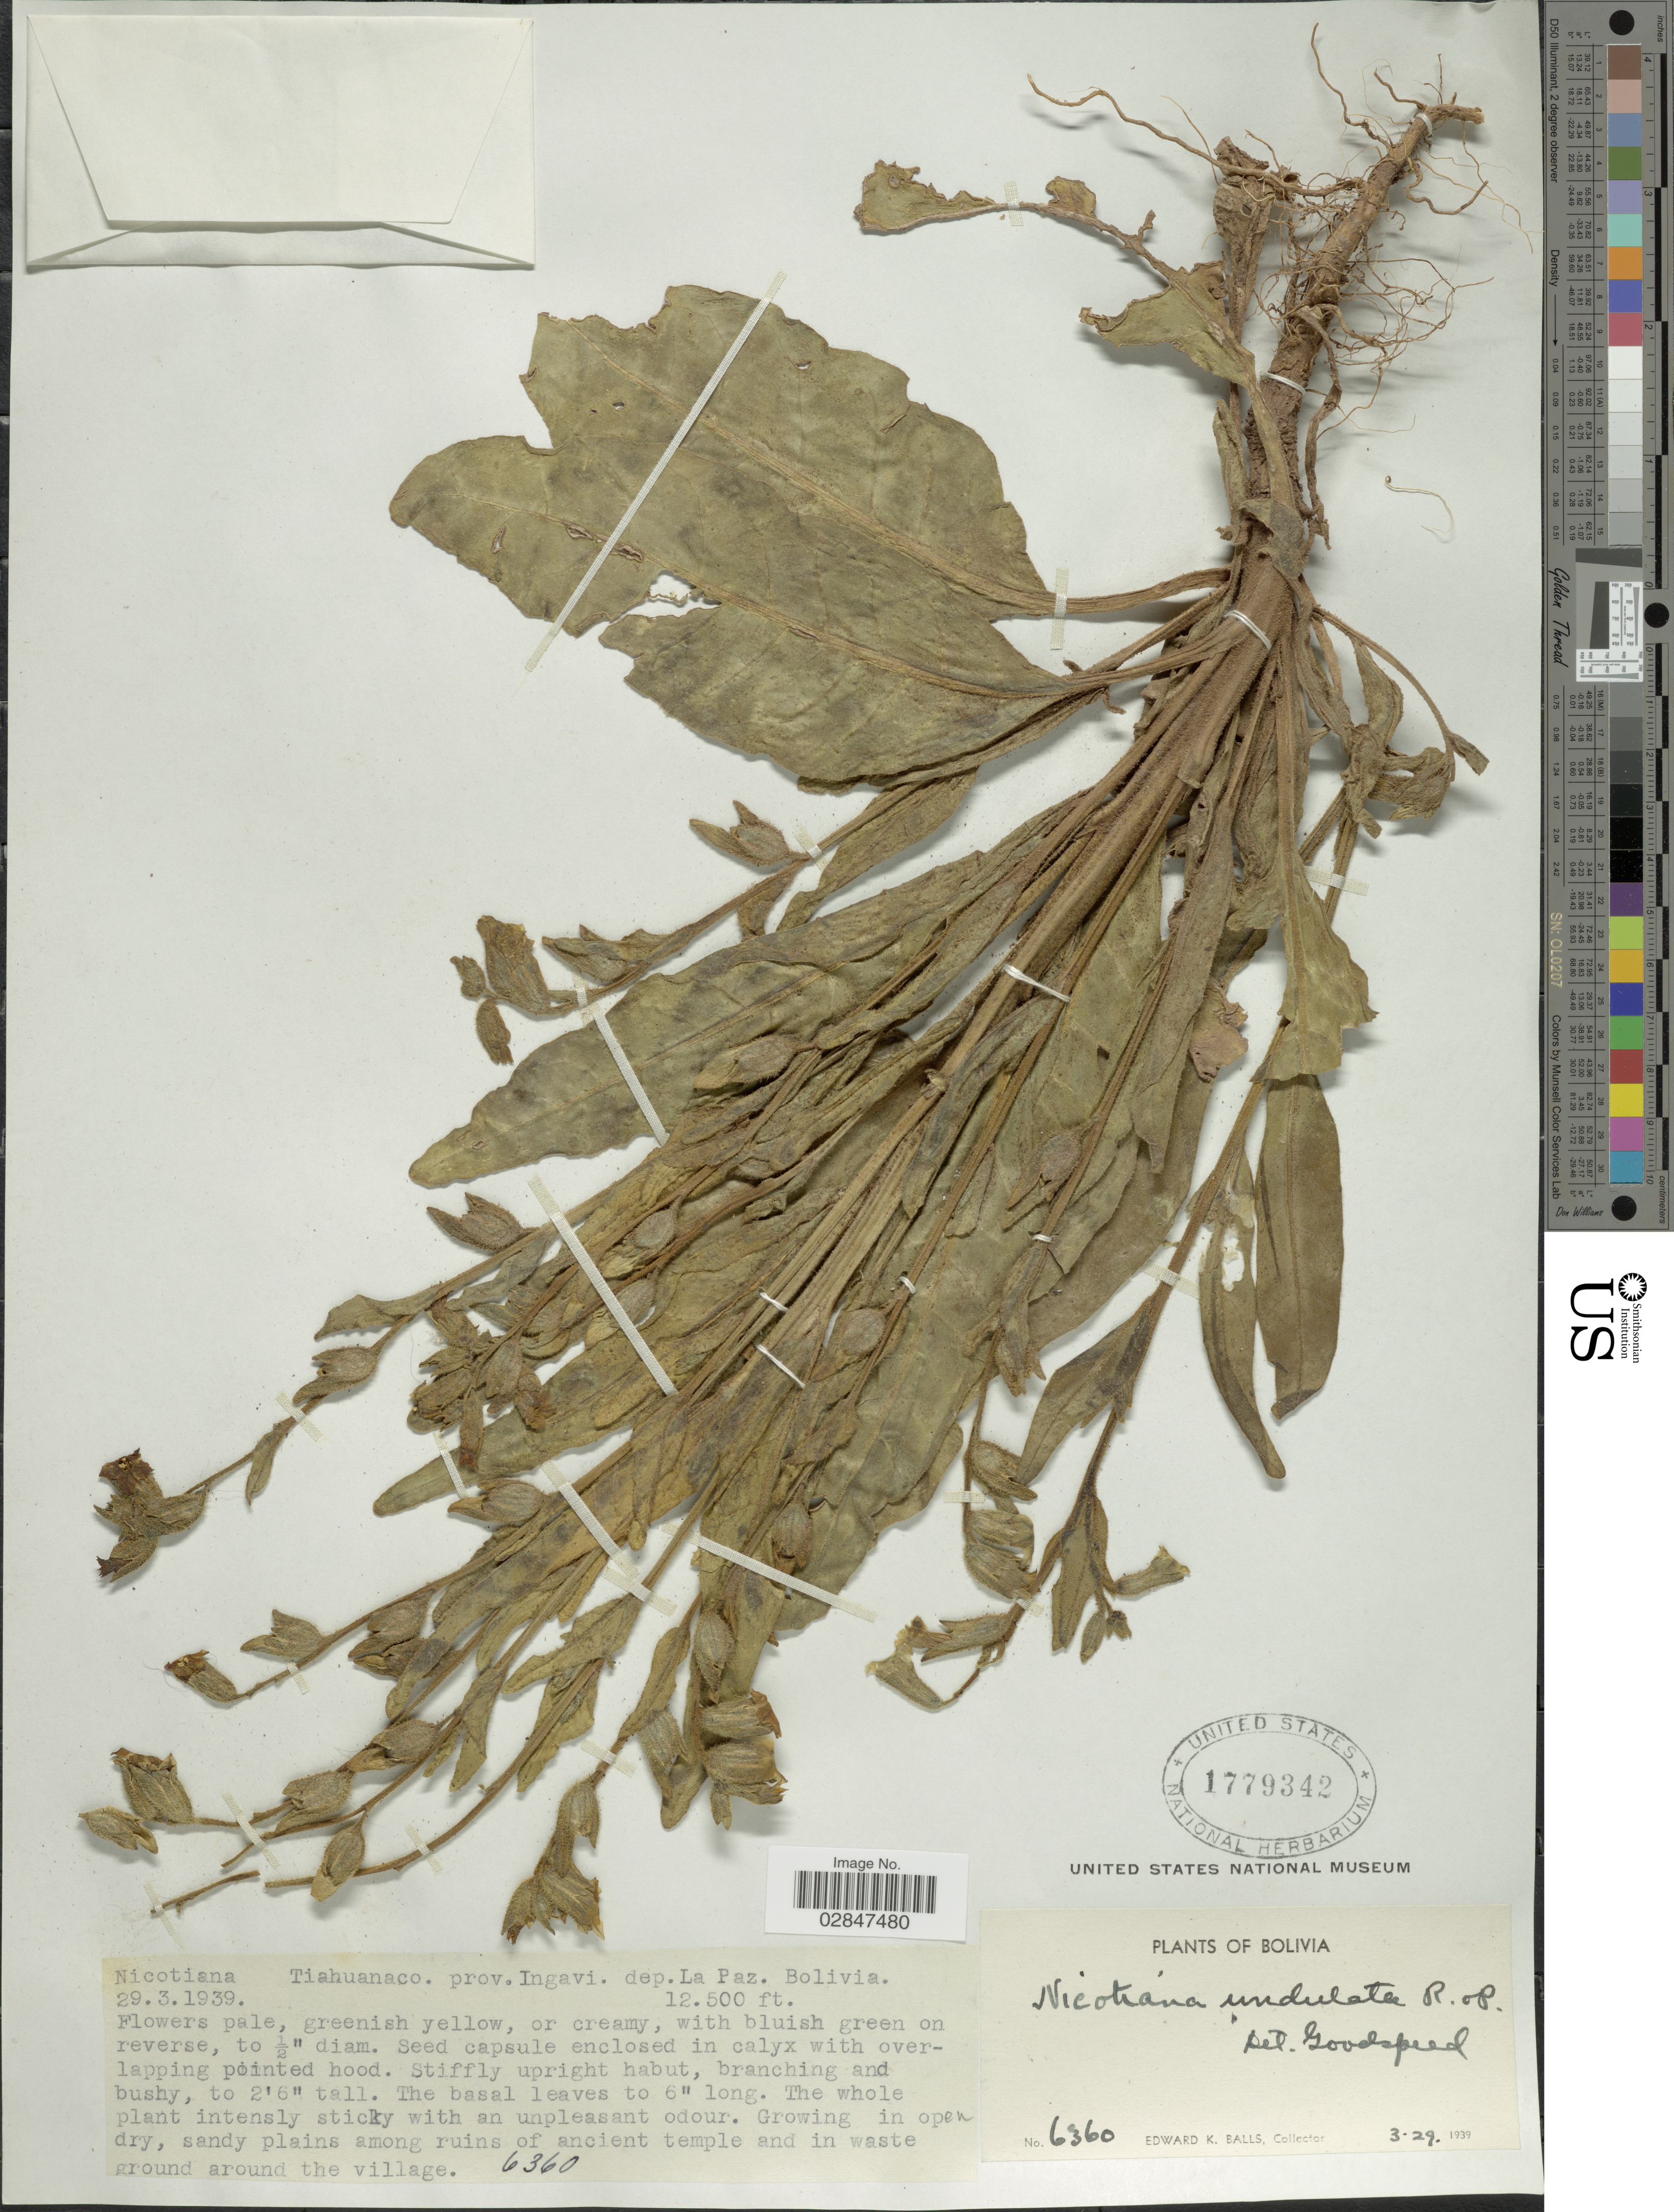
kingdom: Plantae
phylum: Tracheophyta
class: Magnoliopsida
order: Solanales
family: Solanaceae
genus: Nicotiana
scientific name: Nicotiana undulata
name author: Ruiz & Pav.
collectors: E. K. Balls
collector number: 6360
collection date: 1939-03-29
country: Bolivia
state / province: La Paz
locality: Tiahuanaco, prov. Ingavi, dep. La Paz, Bolivia.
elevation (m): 3810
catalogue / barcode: US 1779342